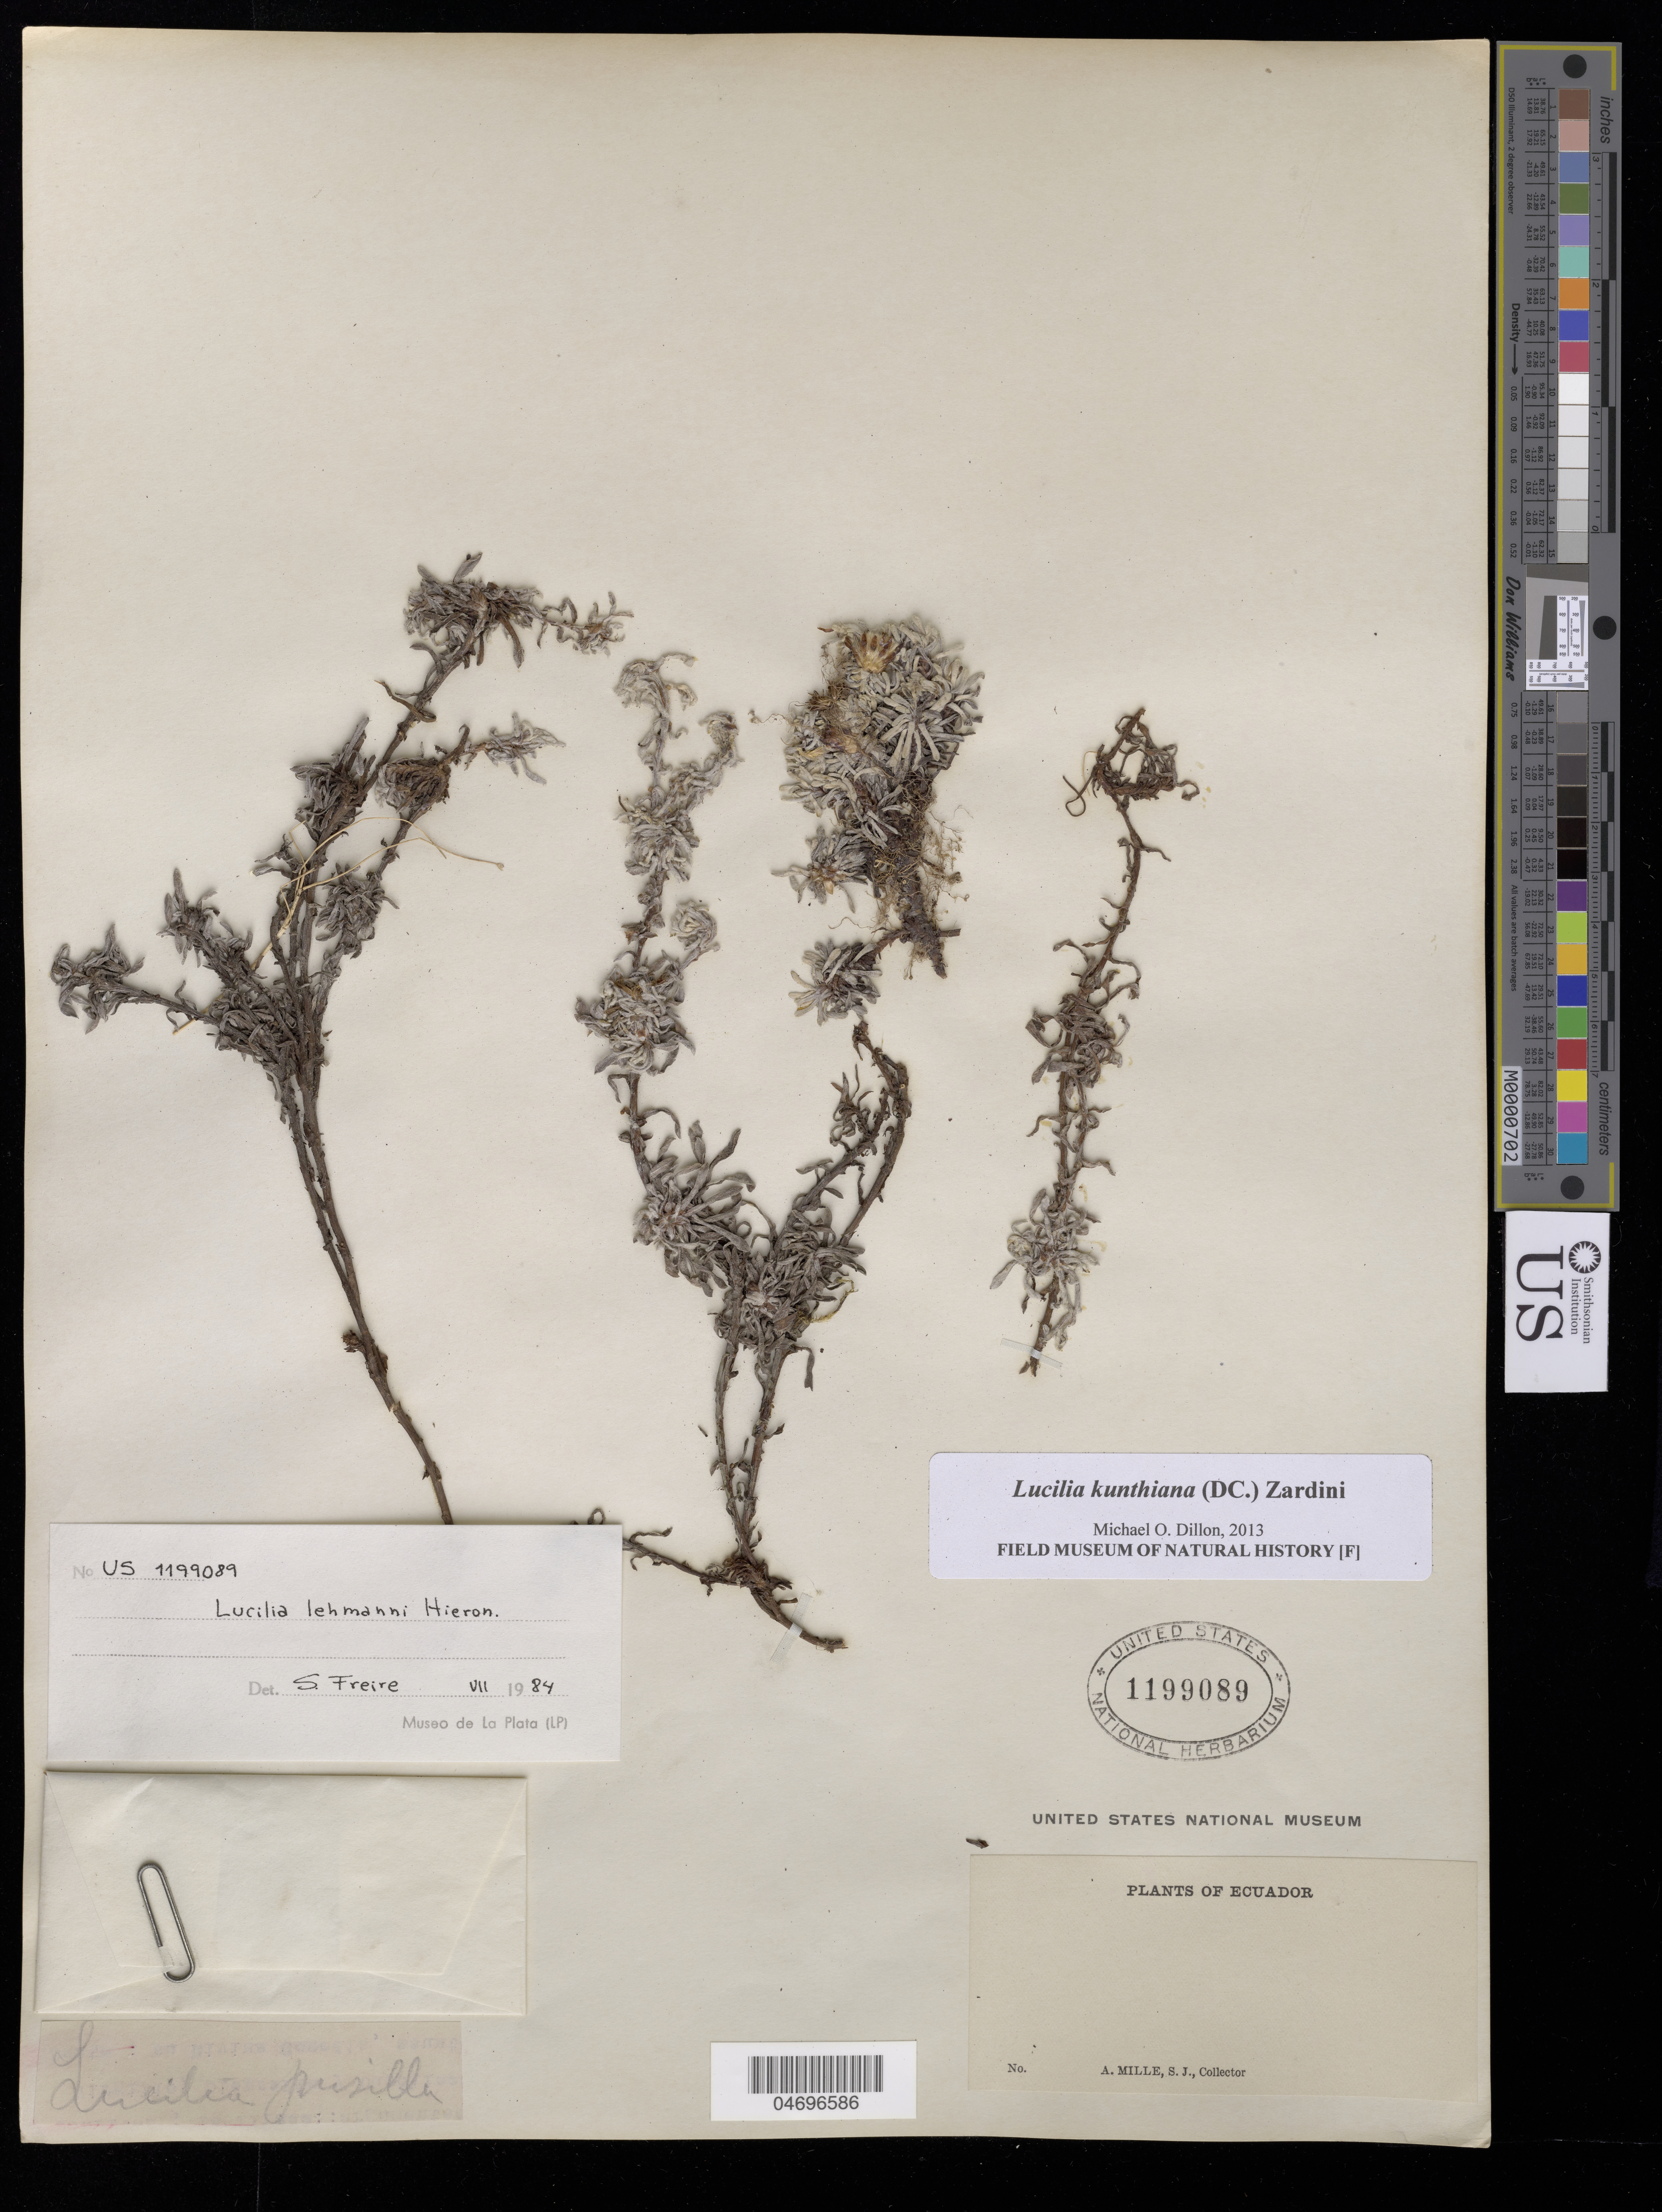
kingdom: Plantae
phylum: Tracheophyta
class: Magnoliopsida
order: Asterales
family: Asteraceae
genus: Lucilia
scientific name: Lucilia kunthiana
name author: (DC.) Zardini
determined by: Dillon, M. O.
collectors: A. Mille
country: Ecuador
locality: Panecillo, near Quito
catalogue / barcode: US 1199089